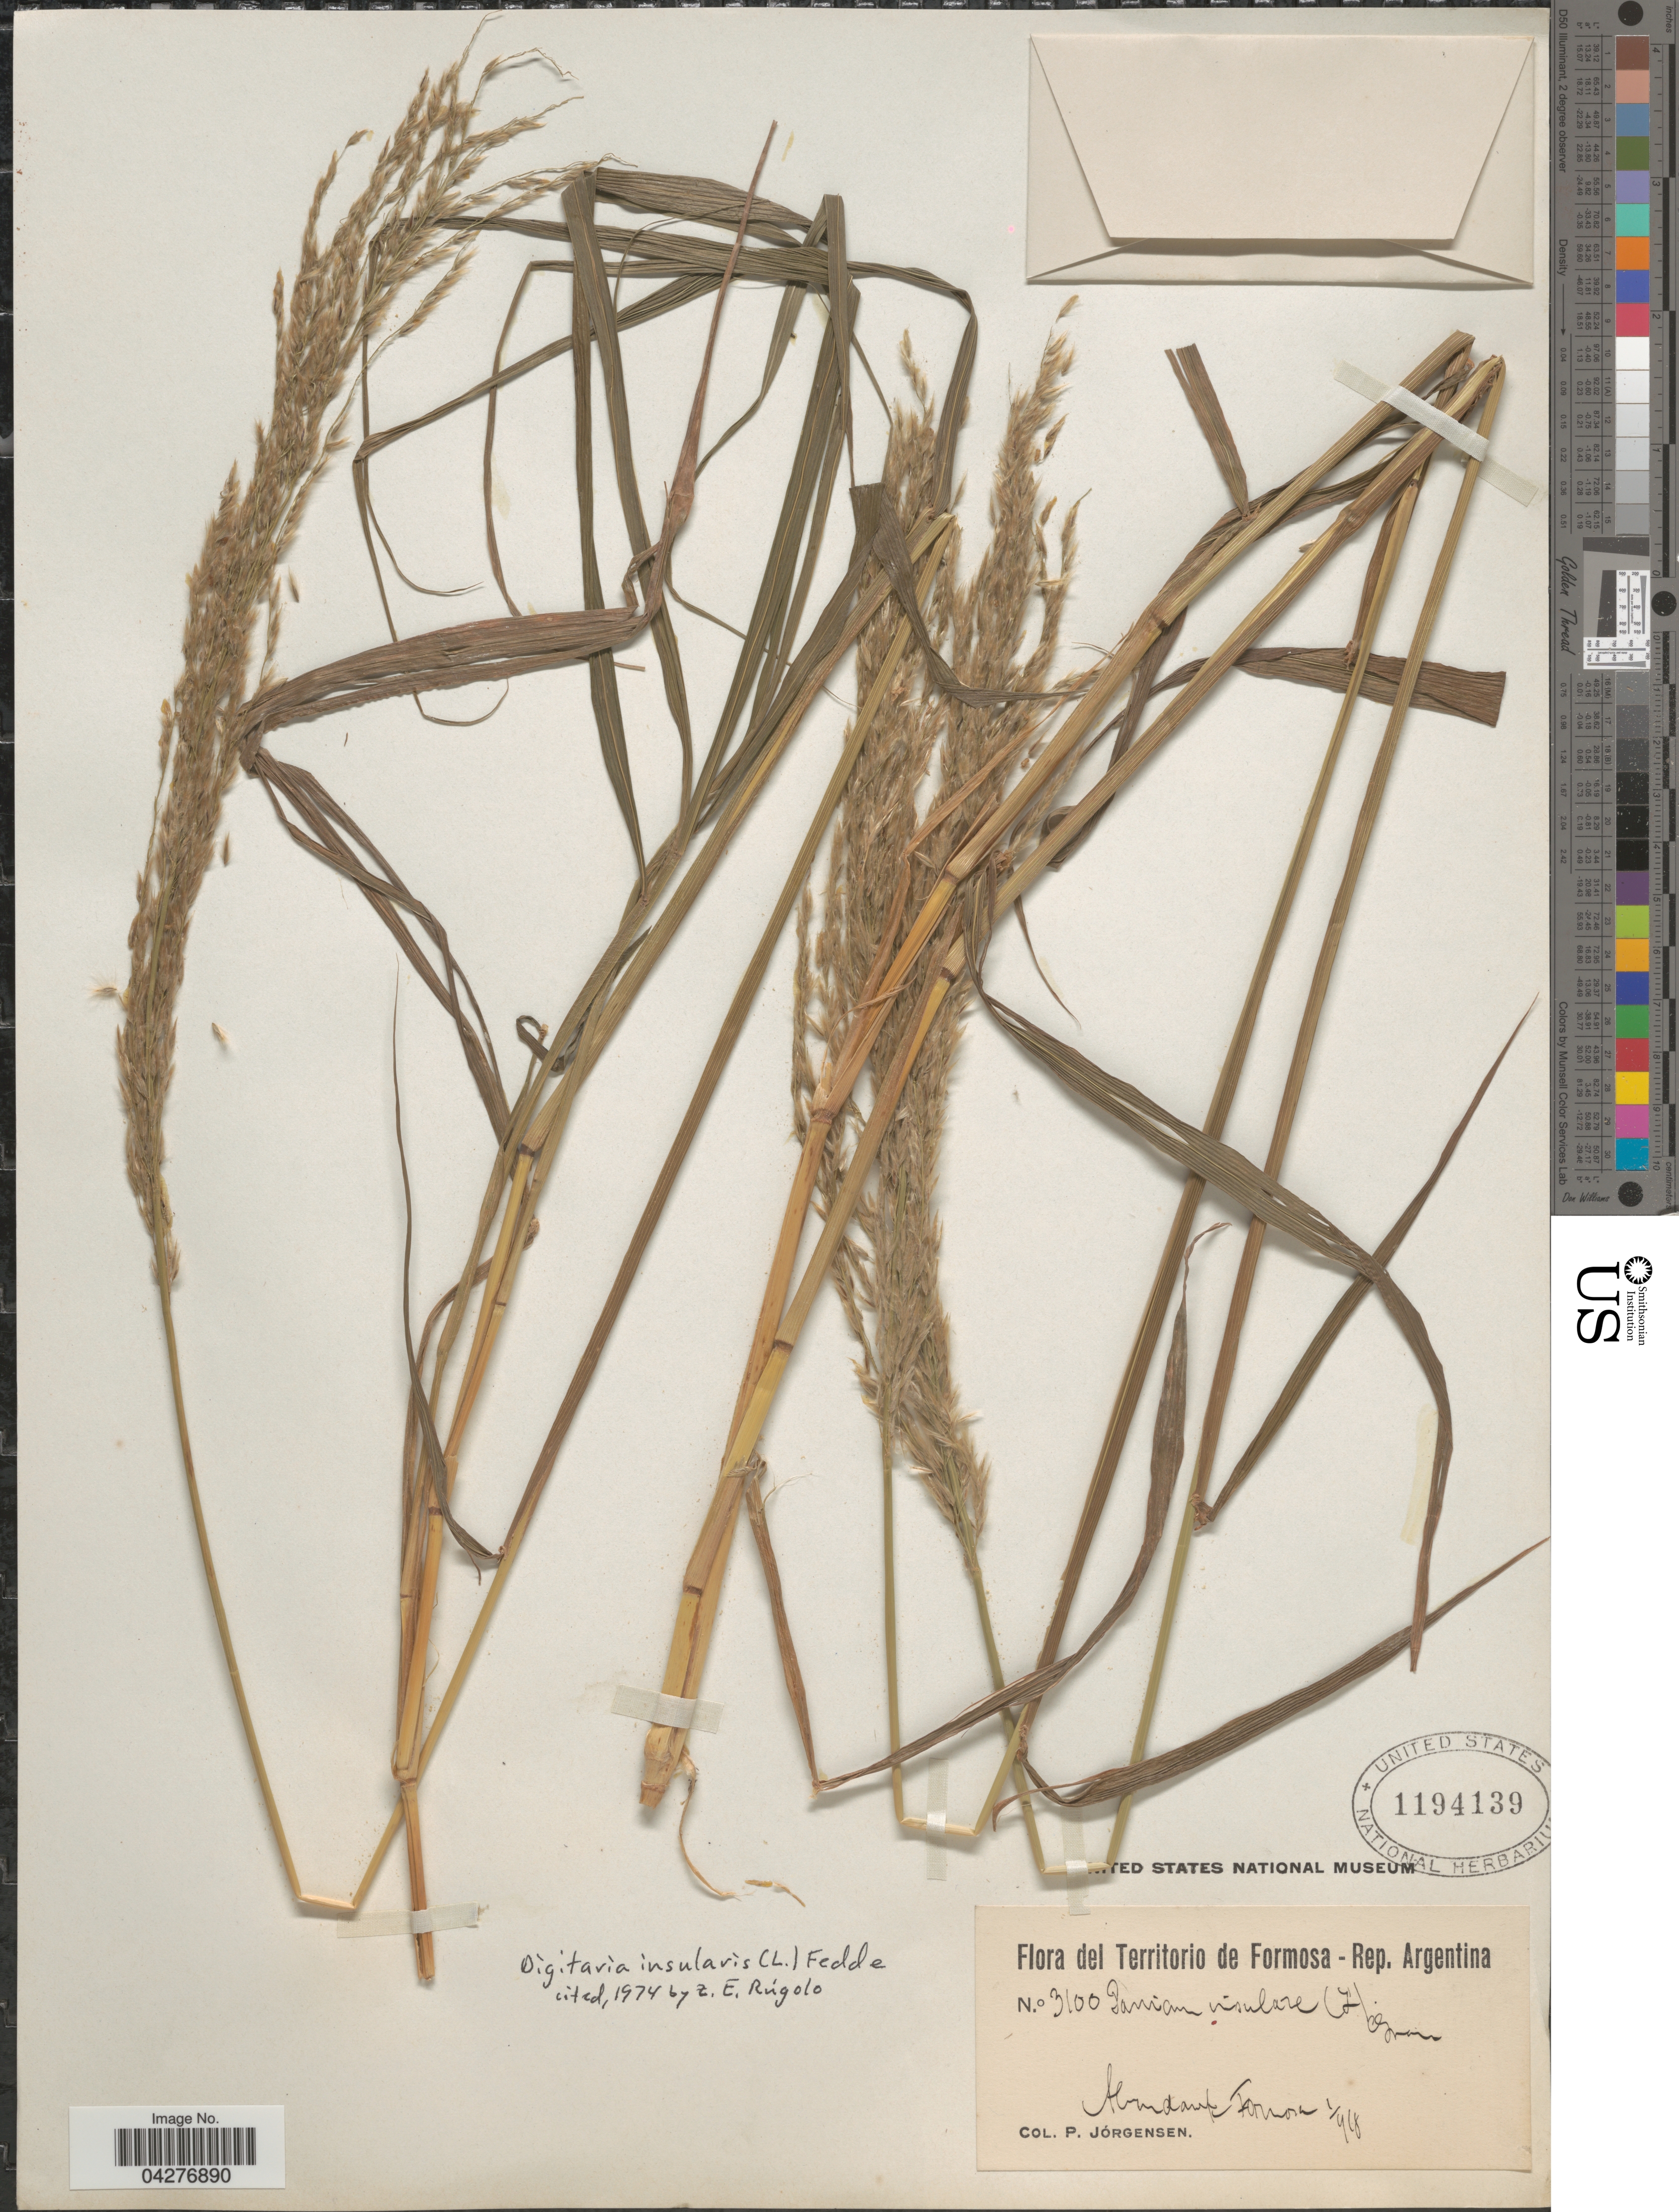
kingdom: Plantae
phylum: Tracheophyta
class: Liliopsida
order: Poales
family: Poaceae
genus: Digitaria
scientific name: Digitaria insularis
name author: (L.) Fedde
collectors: P. Jörgensen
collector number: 3100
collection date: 1918-01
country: Argentina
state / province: Formosa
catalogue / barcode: US 1194139